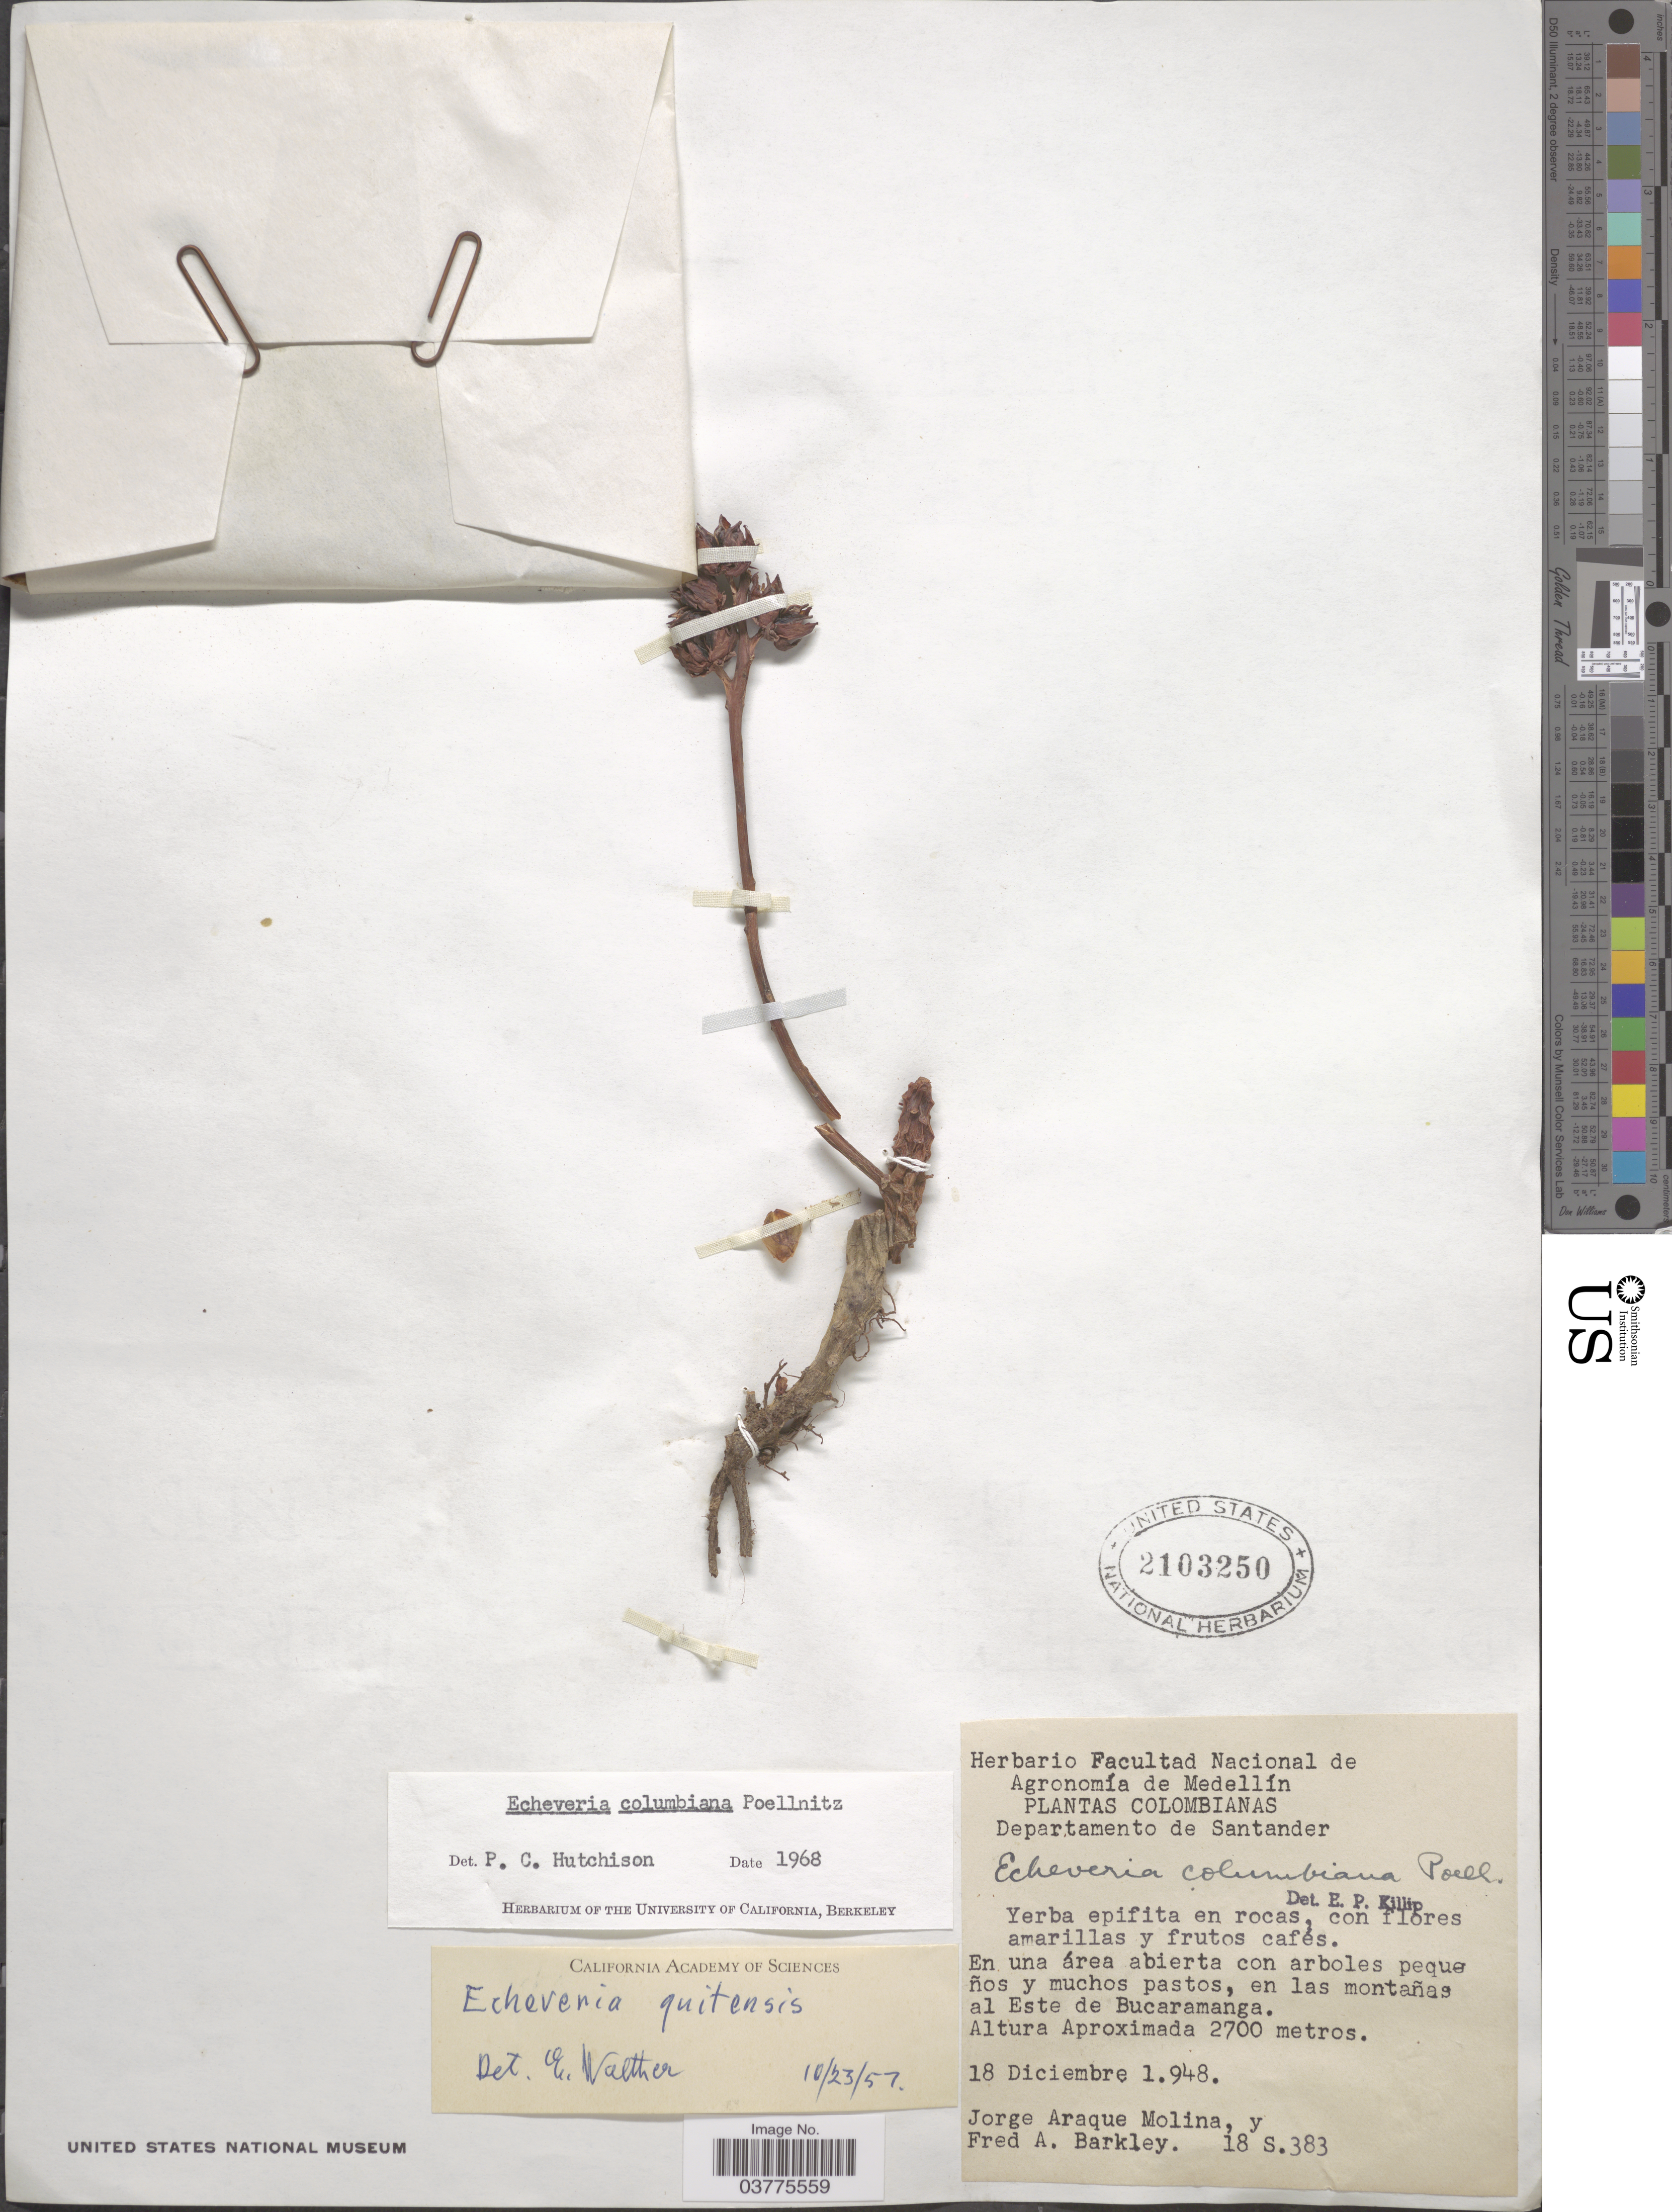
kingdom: Plantae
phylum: Tracheophyta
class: Magnoliopsida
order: Saxifragales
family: Crassulaceae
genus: Echeveria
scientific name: Echeveria columbiana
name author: Poelln.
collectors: J. Araque Molina & F. A. Barkley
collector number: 18S383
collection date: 1948-12-18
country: Colombia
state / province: Santander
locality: Departamento de Santander. En una área abierta con arboles peque ños y muchos pastos, en las montañas al Este de Bucaramanga.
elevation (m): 2700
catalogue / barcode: US 2103250